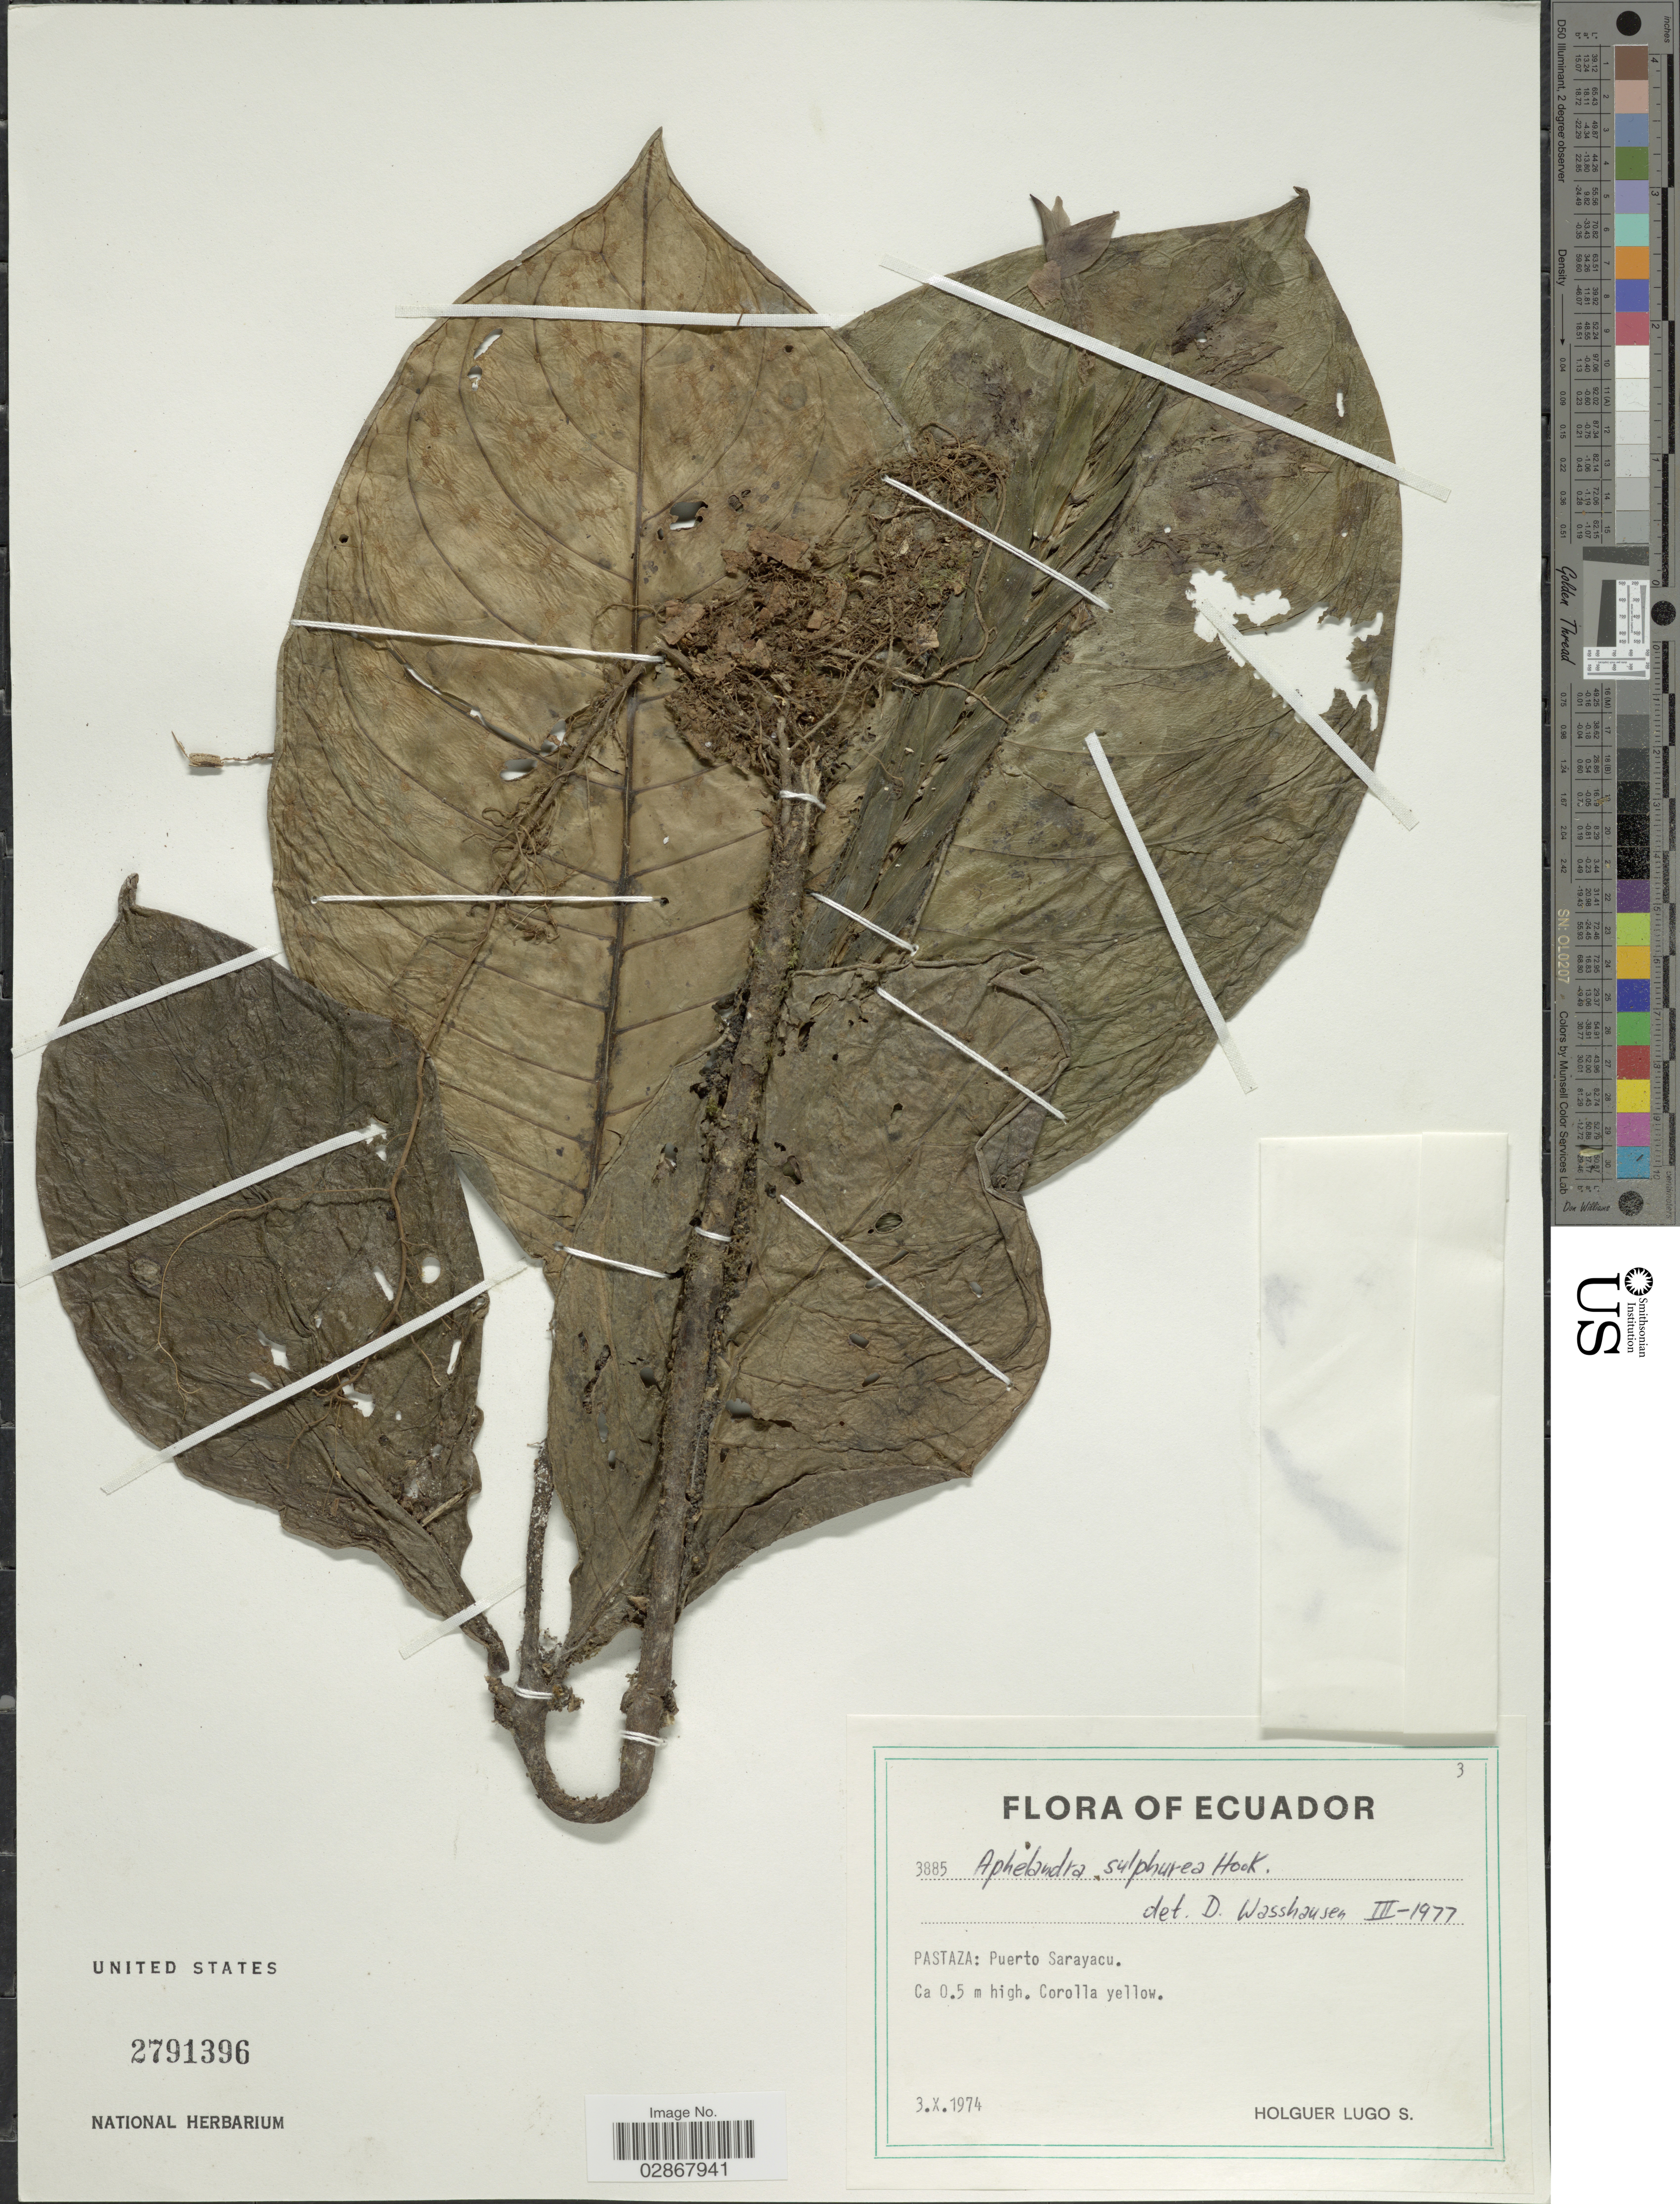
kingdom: Plantae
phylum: Tracheophyta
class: Magnoliopsida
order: Lamiales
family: Acanthaceae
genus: Aphelandra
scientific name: Aphelandra sulphurea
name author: Hook. f.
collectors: H. Lugo S.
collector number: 3885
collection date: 1974-10-03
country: Ecuador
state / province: Pastaza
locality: Puerto Sarayacu.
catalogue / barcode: US 2791396